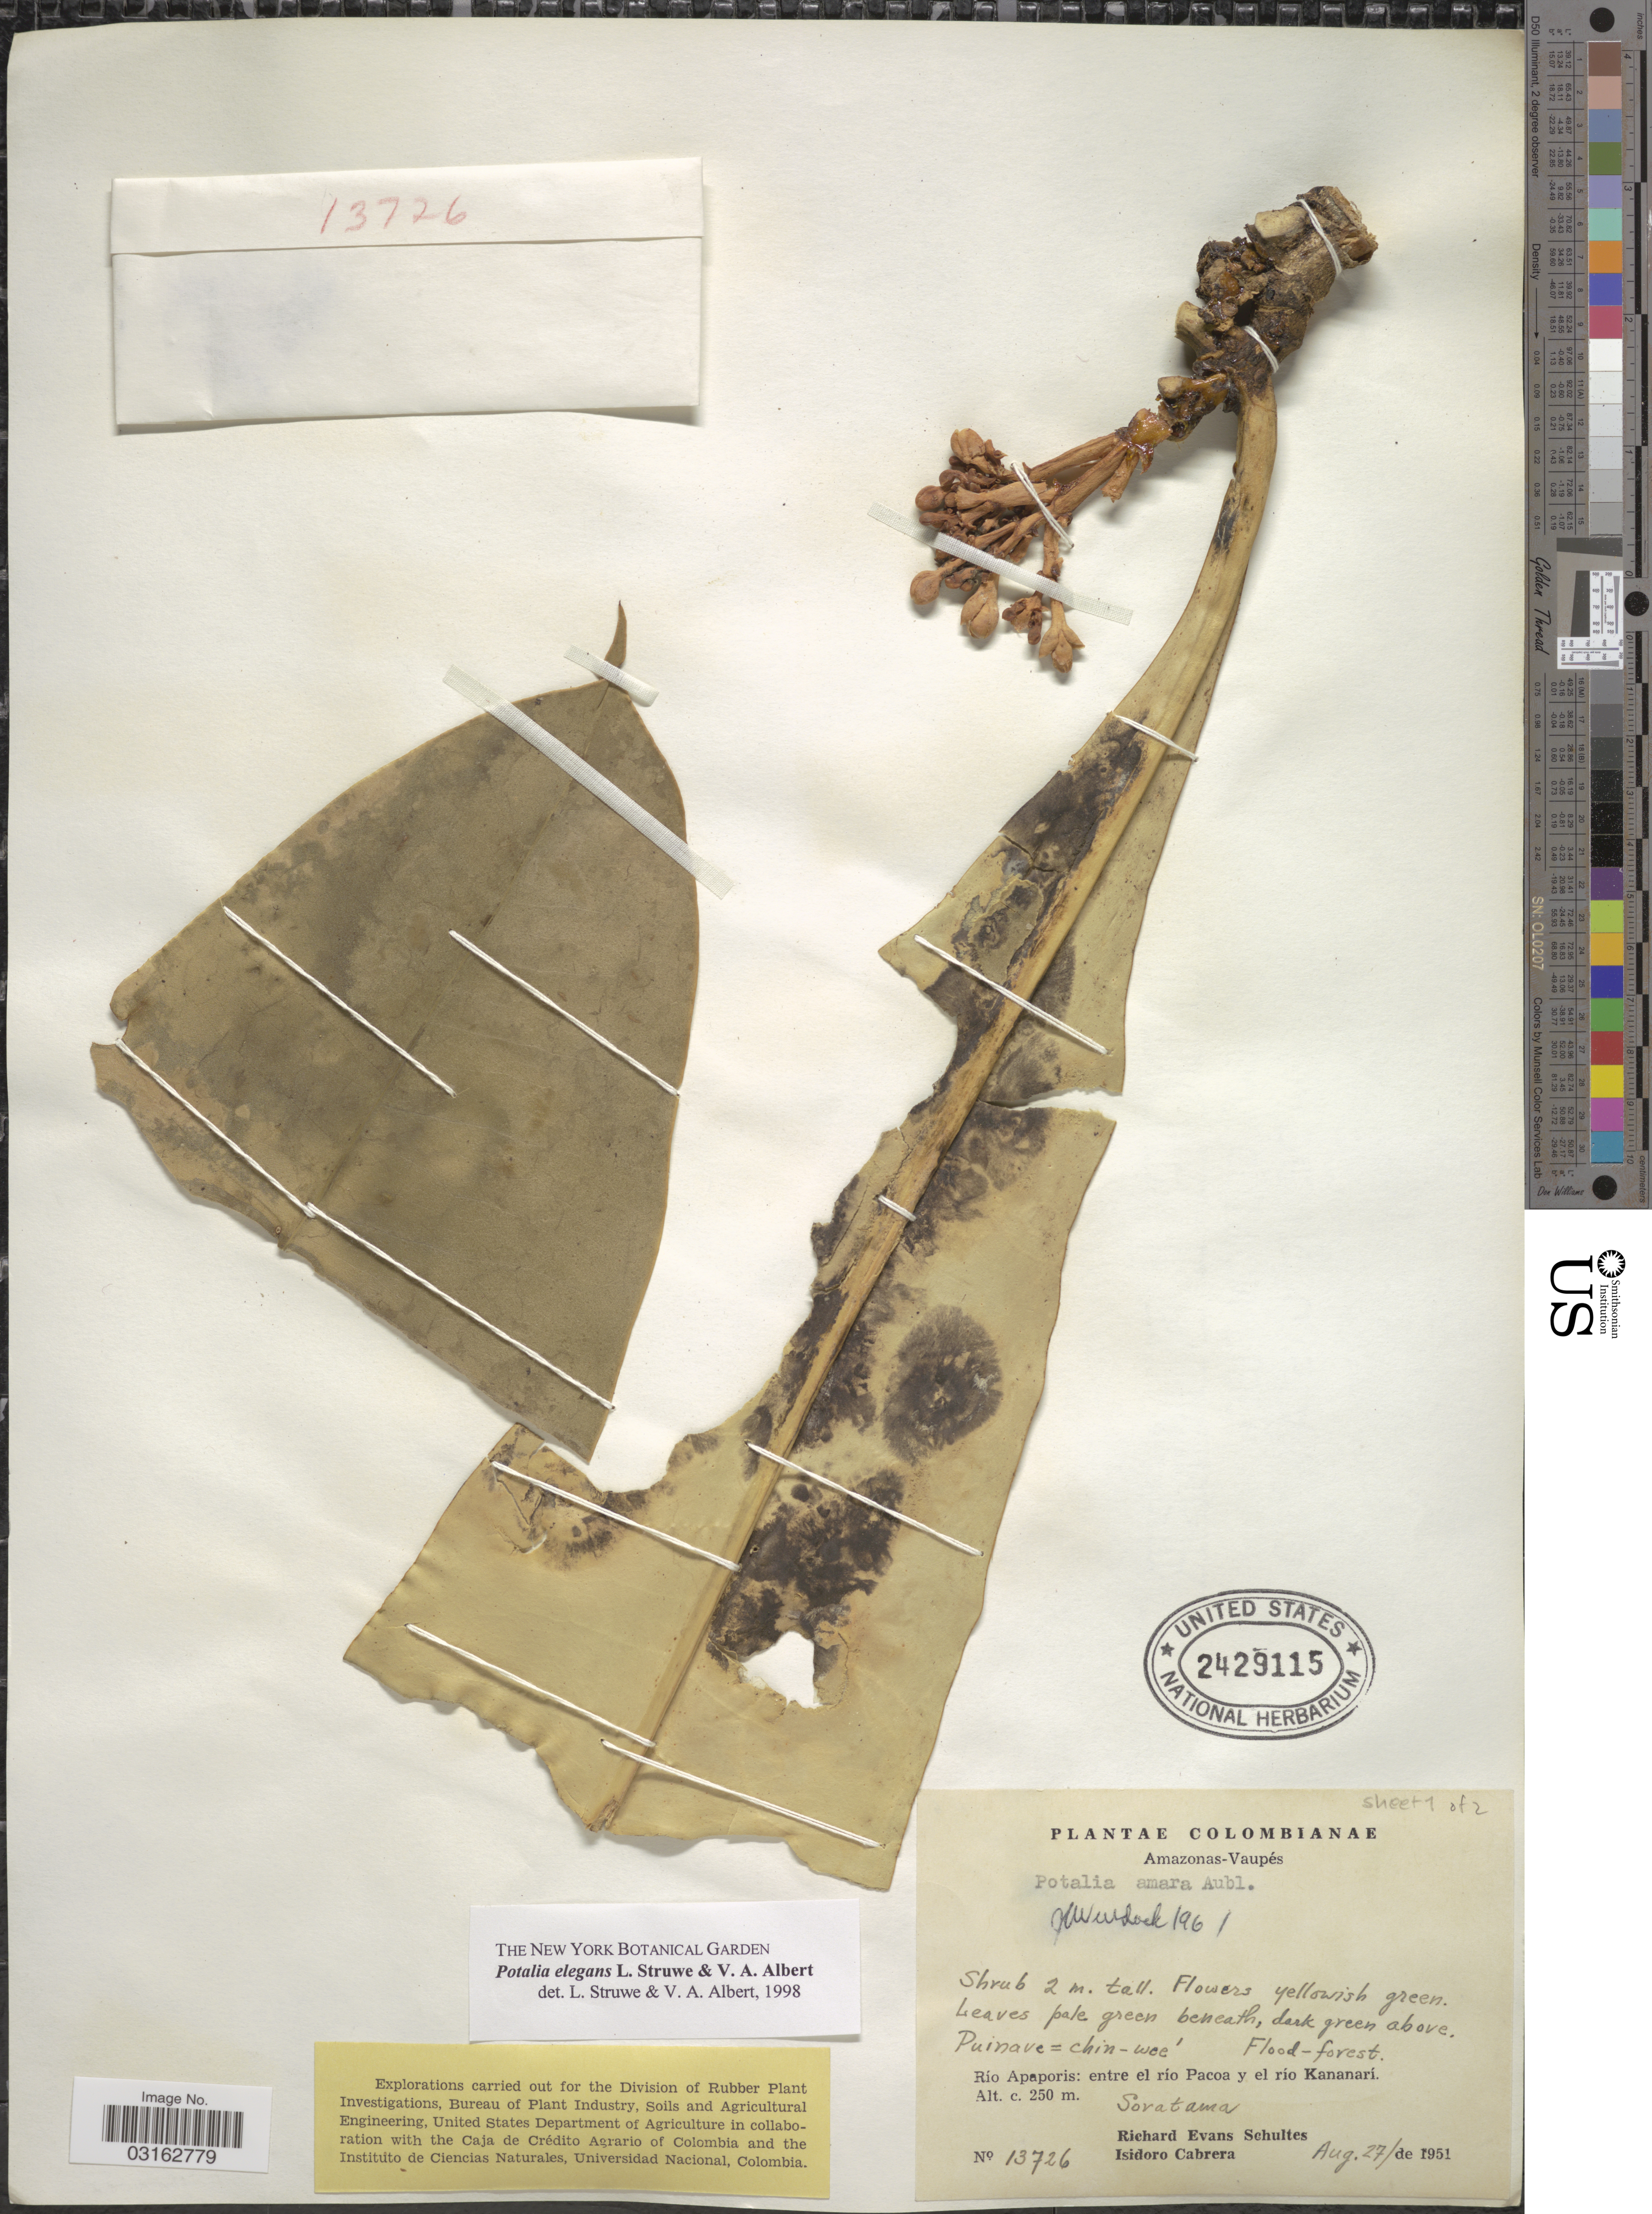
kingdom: Plantae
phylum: Tracheophyta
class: Magnoliopsida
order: Gentianales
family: Gentianaceae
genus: Potalia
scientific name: Potalia elegans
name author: Struwe & V.A. Albert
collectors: R. E. Schultes & I. Cabrera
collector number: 13726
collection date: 1951-08-27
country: Colombia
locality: Amazonas-Vaupés: Río Apaporis: entre el río Pacoa y el río Kananarí, Soratama.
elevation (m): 250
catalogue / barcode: US 2429115